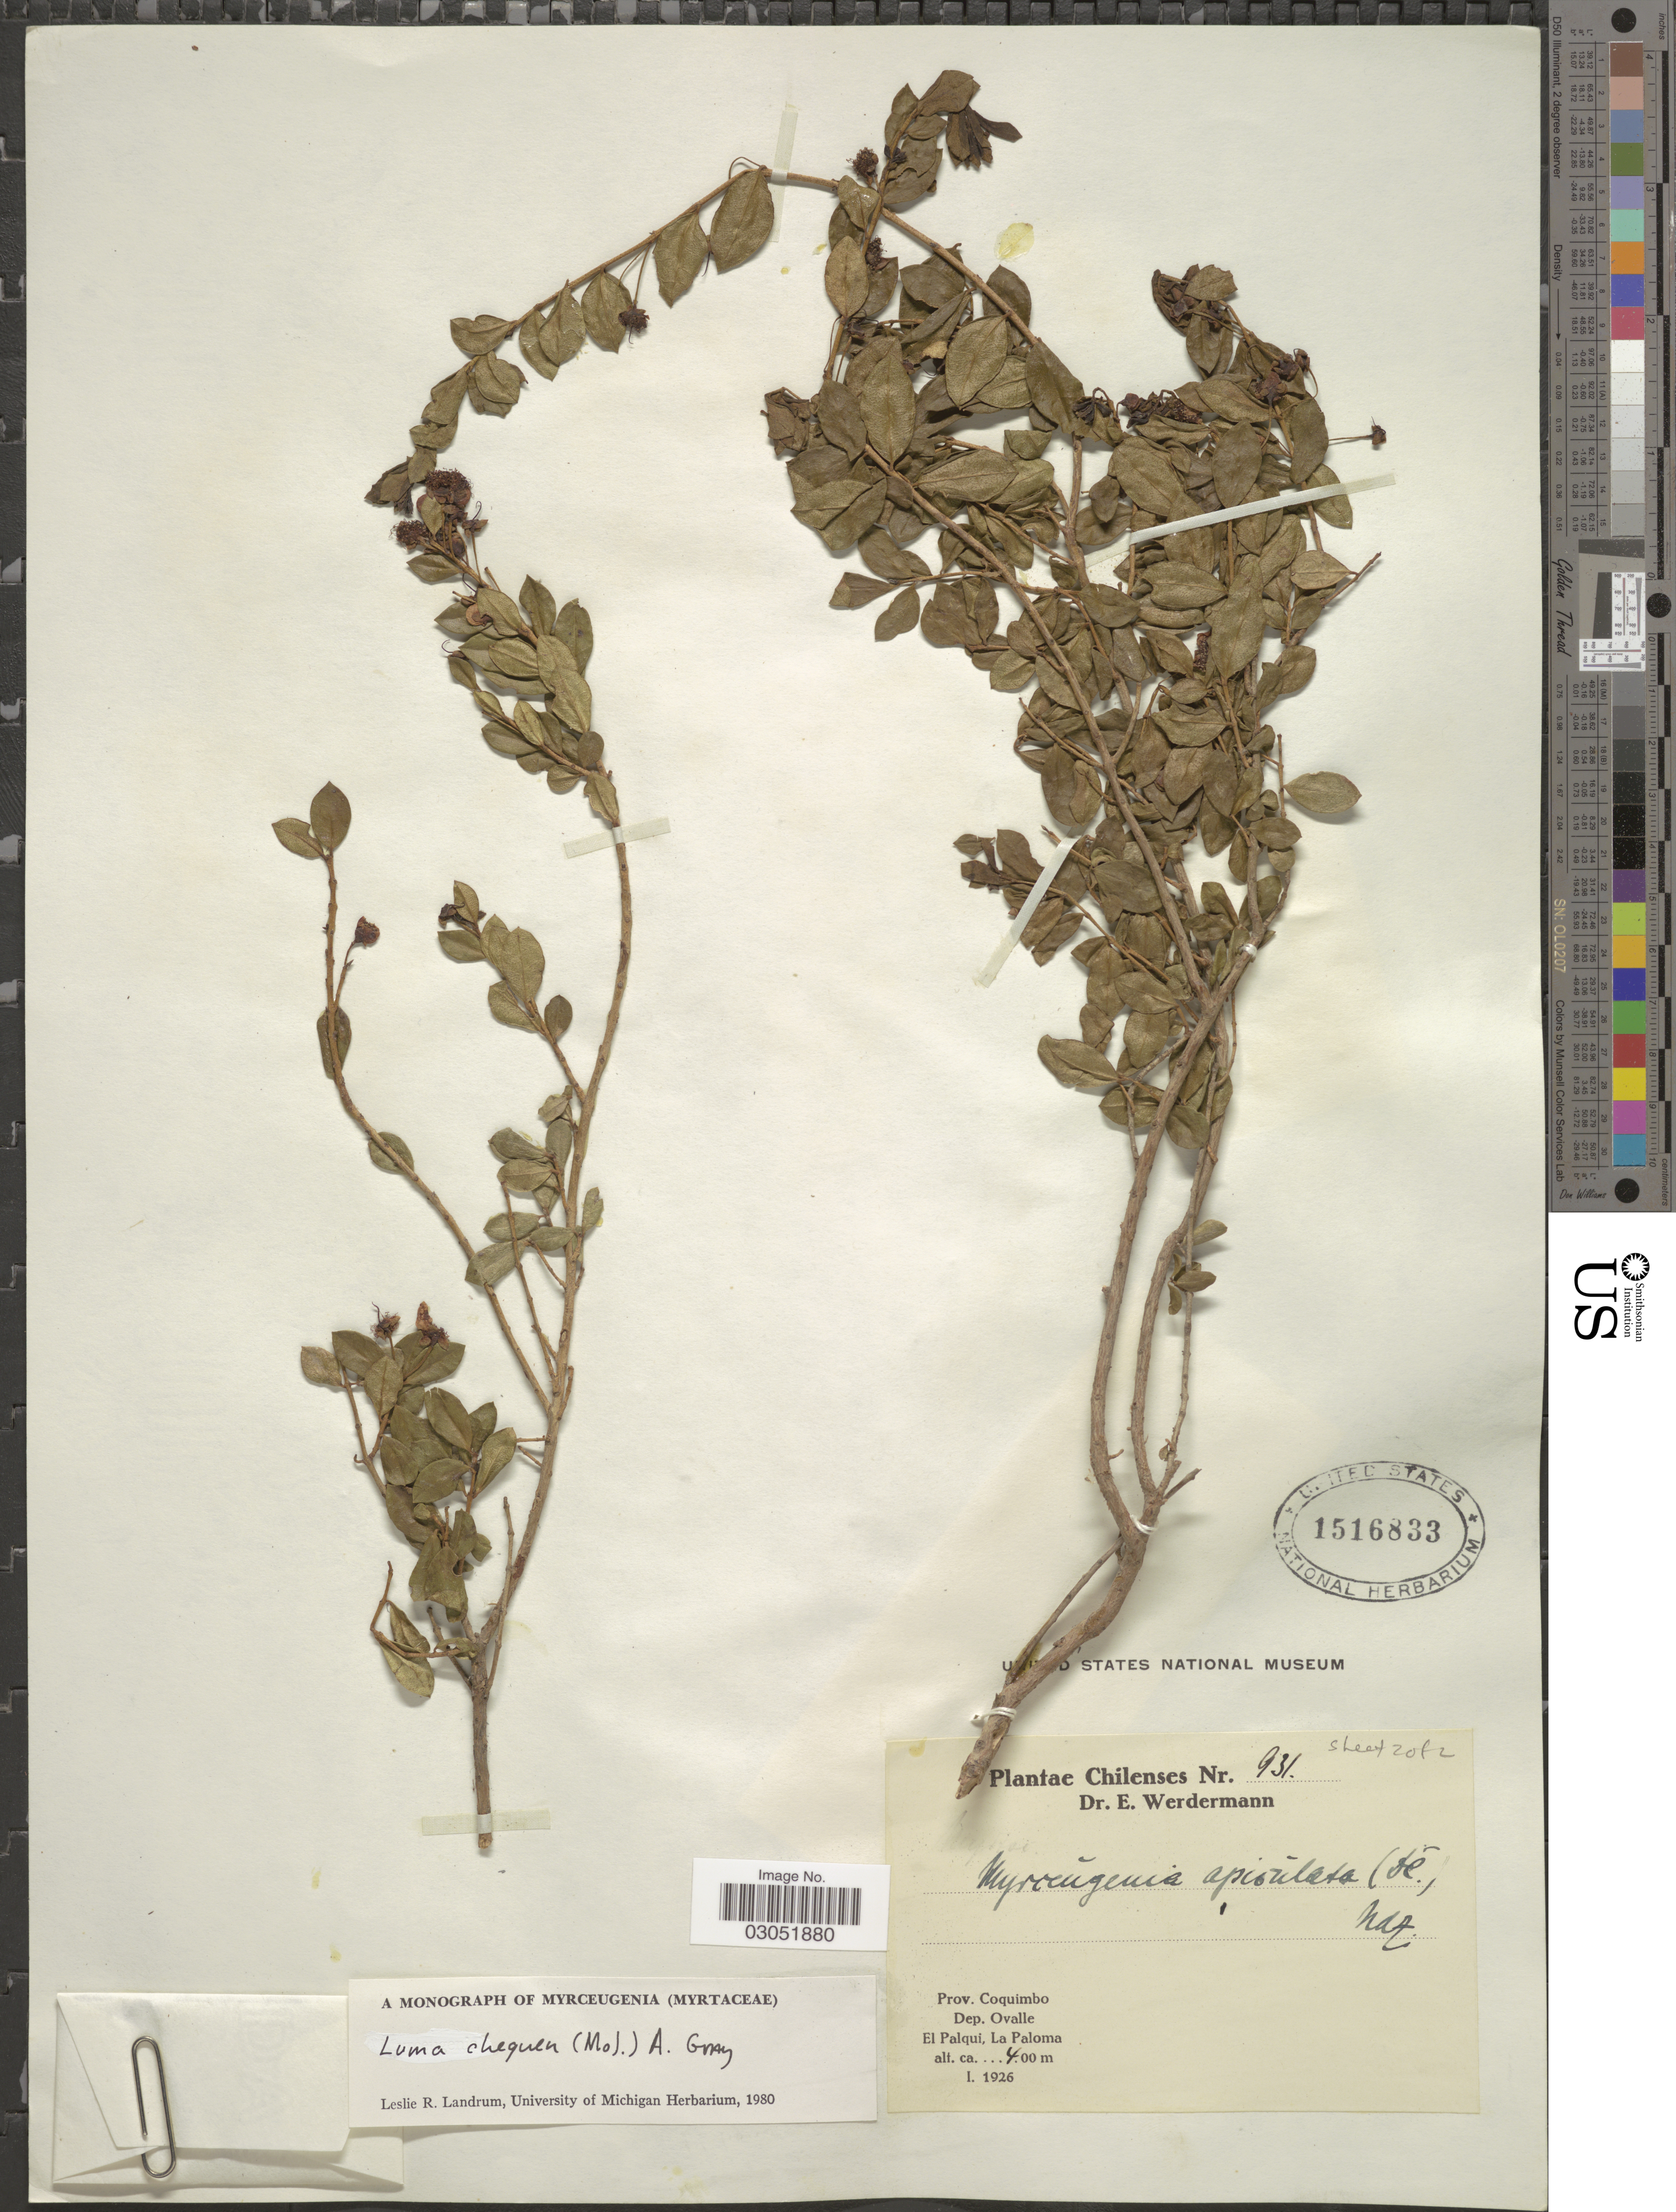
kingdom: Plantae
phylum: Tracheophyta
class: Magnoliopsida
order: Myrtales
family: Myrtaceae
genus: Luma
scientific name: Luma chequen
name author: (Molina) A. Gray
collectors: E. Werdermann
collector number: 931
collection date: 1926-01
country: Chile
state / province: Coquimbo (IV)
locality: Dep. Ovalle. El Palqui, La Paloma.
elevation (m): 400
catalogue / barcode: US 1516833